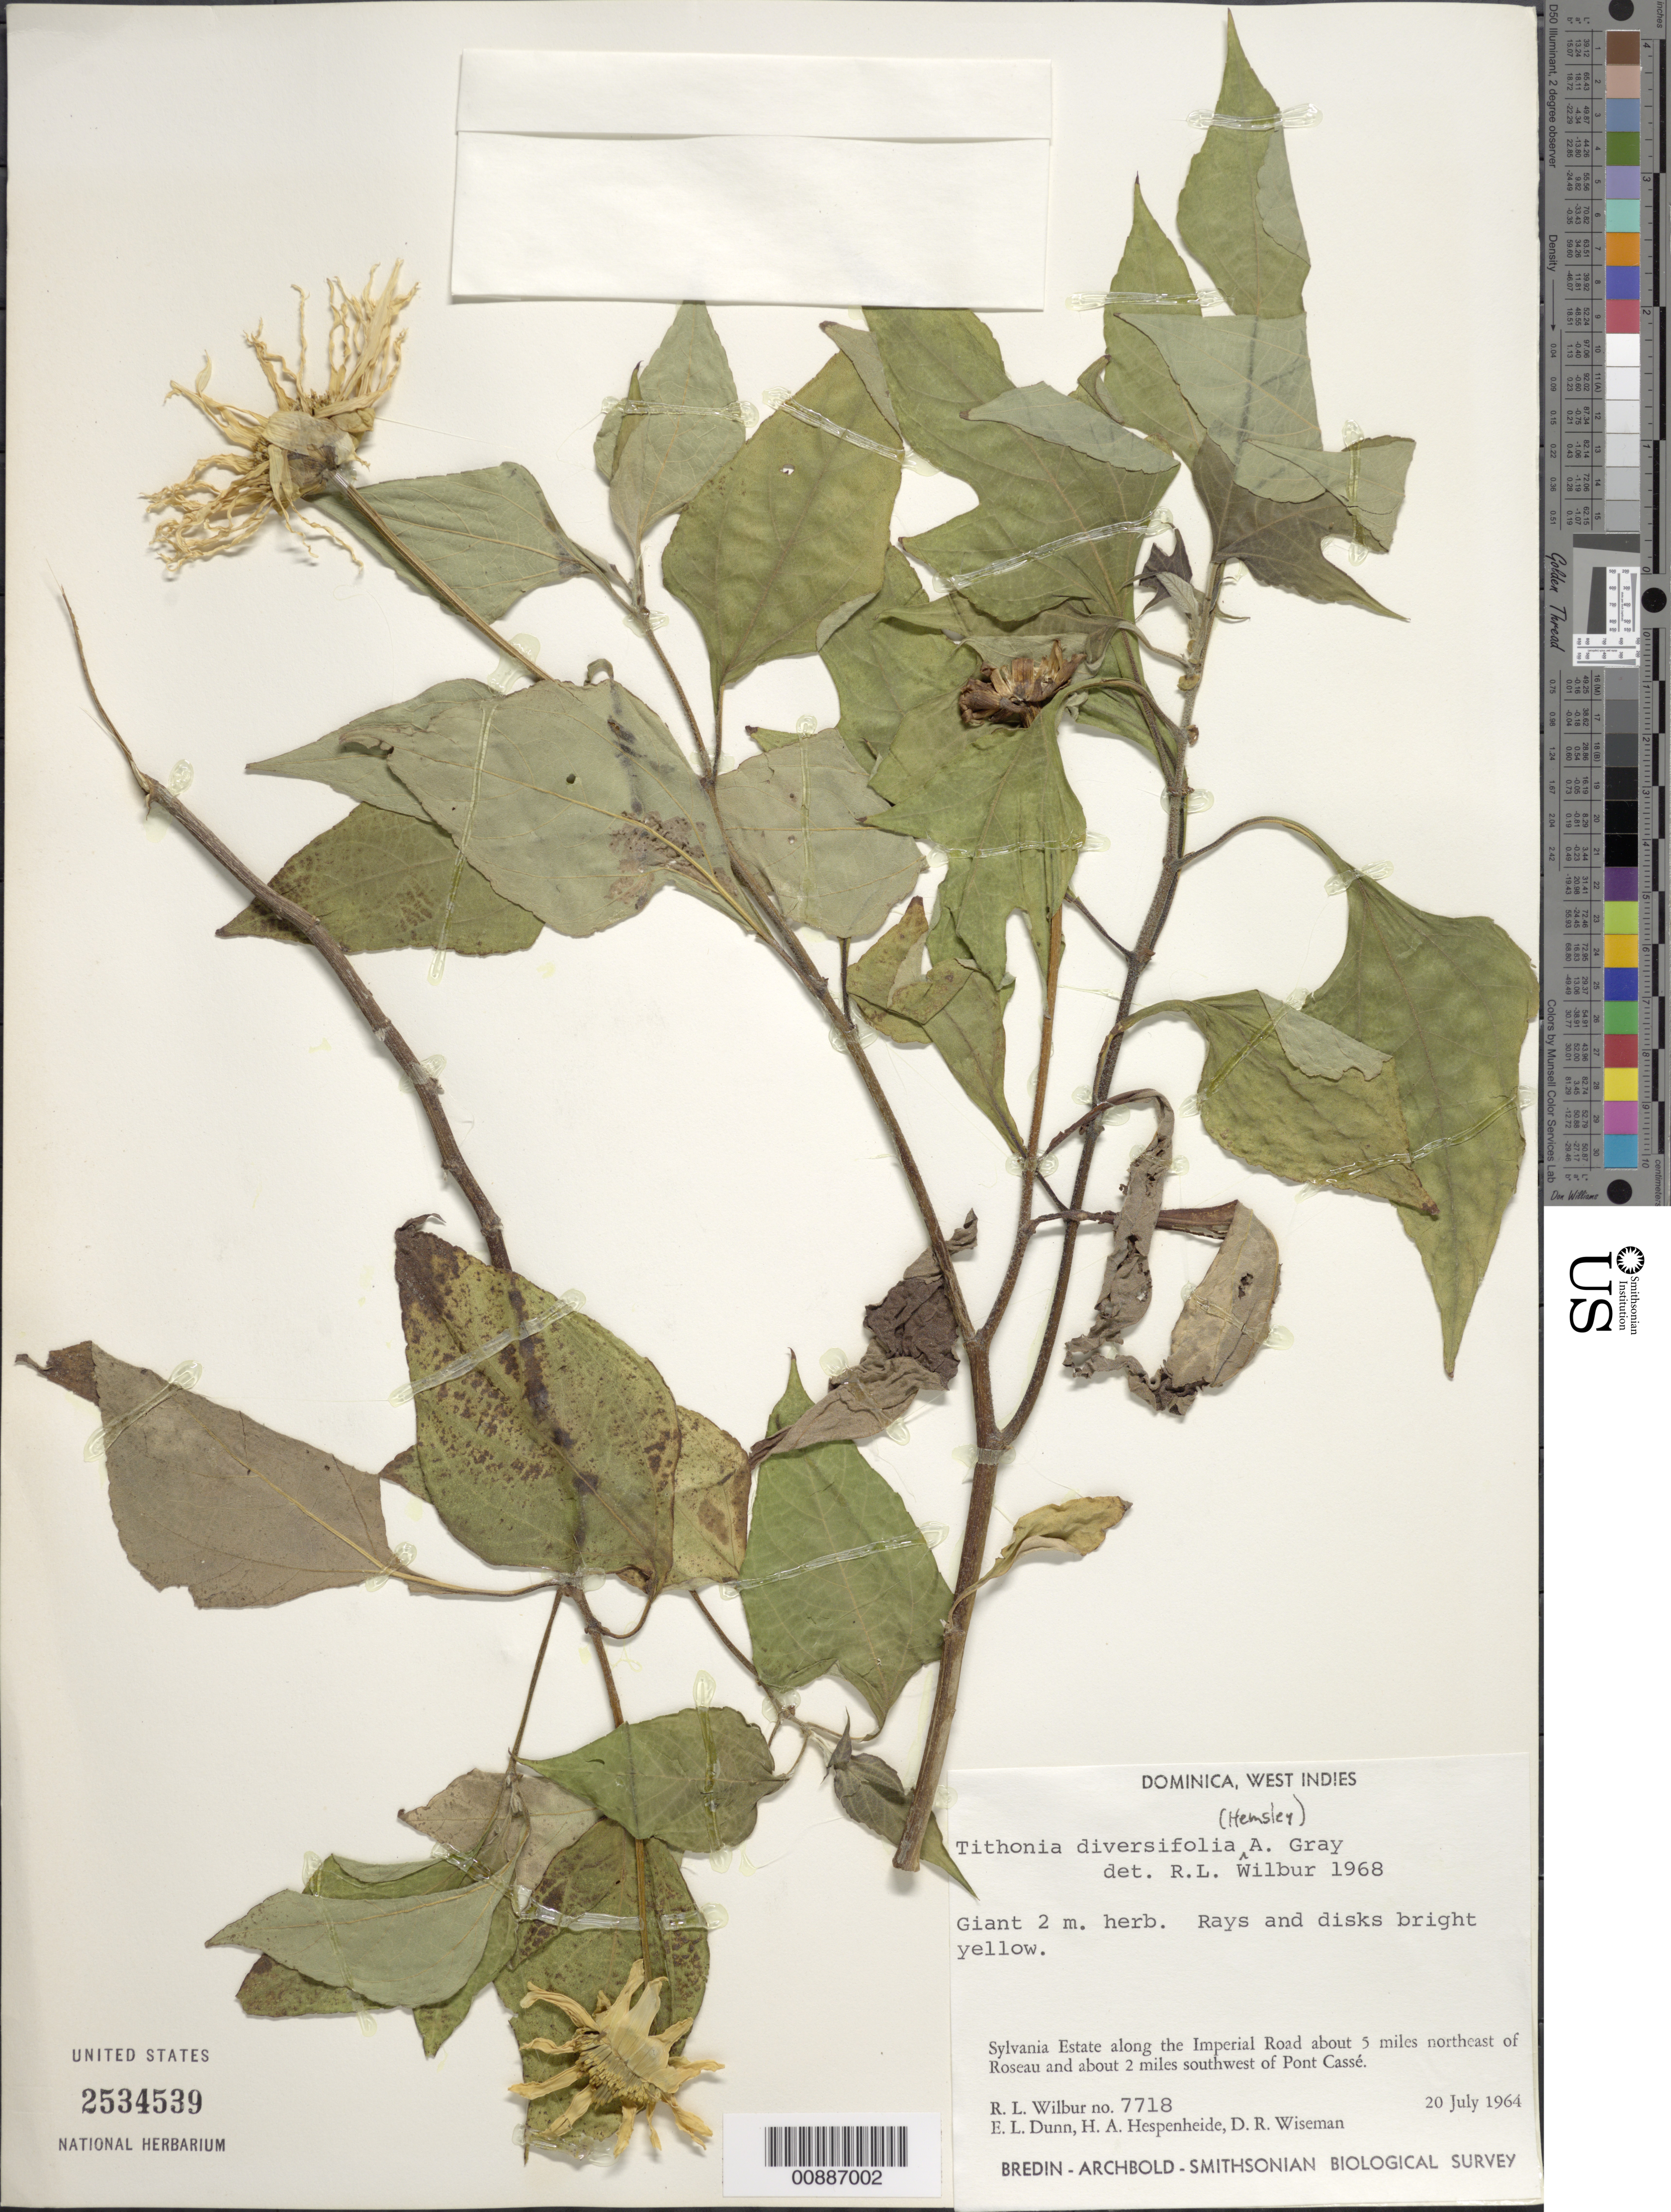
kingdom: Plantae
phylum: Tracheophyta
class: Magnoliopsida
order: Asterales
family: Asteraceae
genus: Tithonia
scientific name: Tithonia diversifolia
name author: (Hemsl.) A. Gray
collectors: R. L. Wilbur, E. Dunn, H. A. Hespenheide & D. R. Wiseman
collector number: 7718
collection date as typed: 20 Jul 1964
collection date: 1964-07-20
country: Dominica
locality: Sylvania Estate, along the Imperial Road; about 5 miles NE of Roseau and about 2 miles SW of Pont Cassé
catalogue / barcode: US 2534539